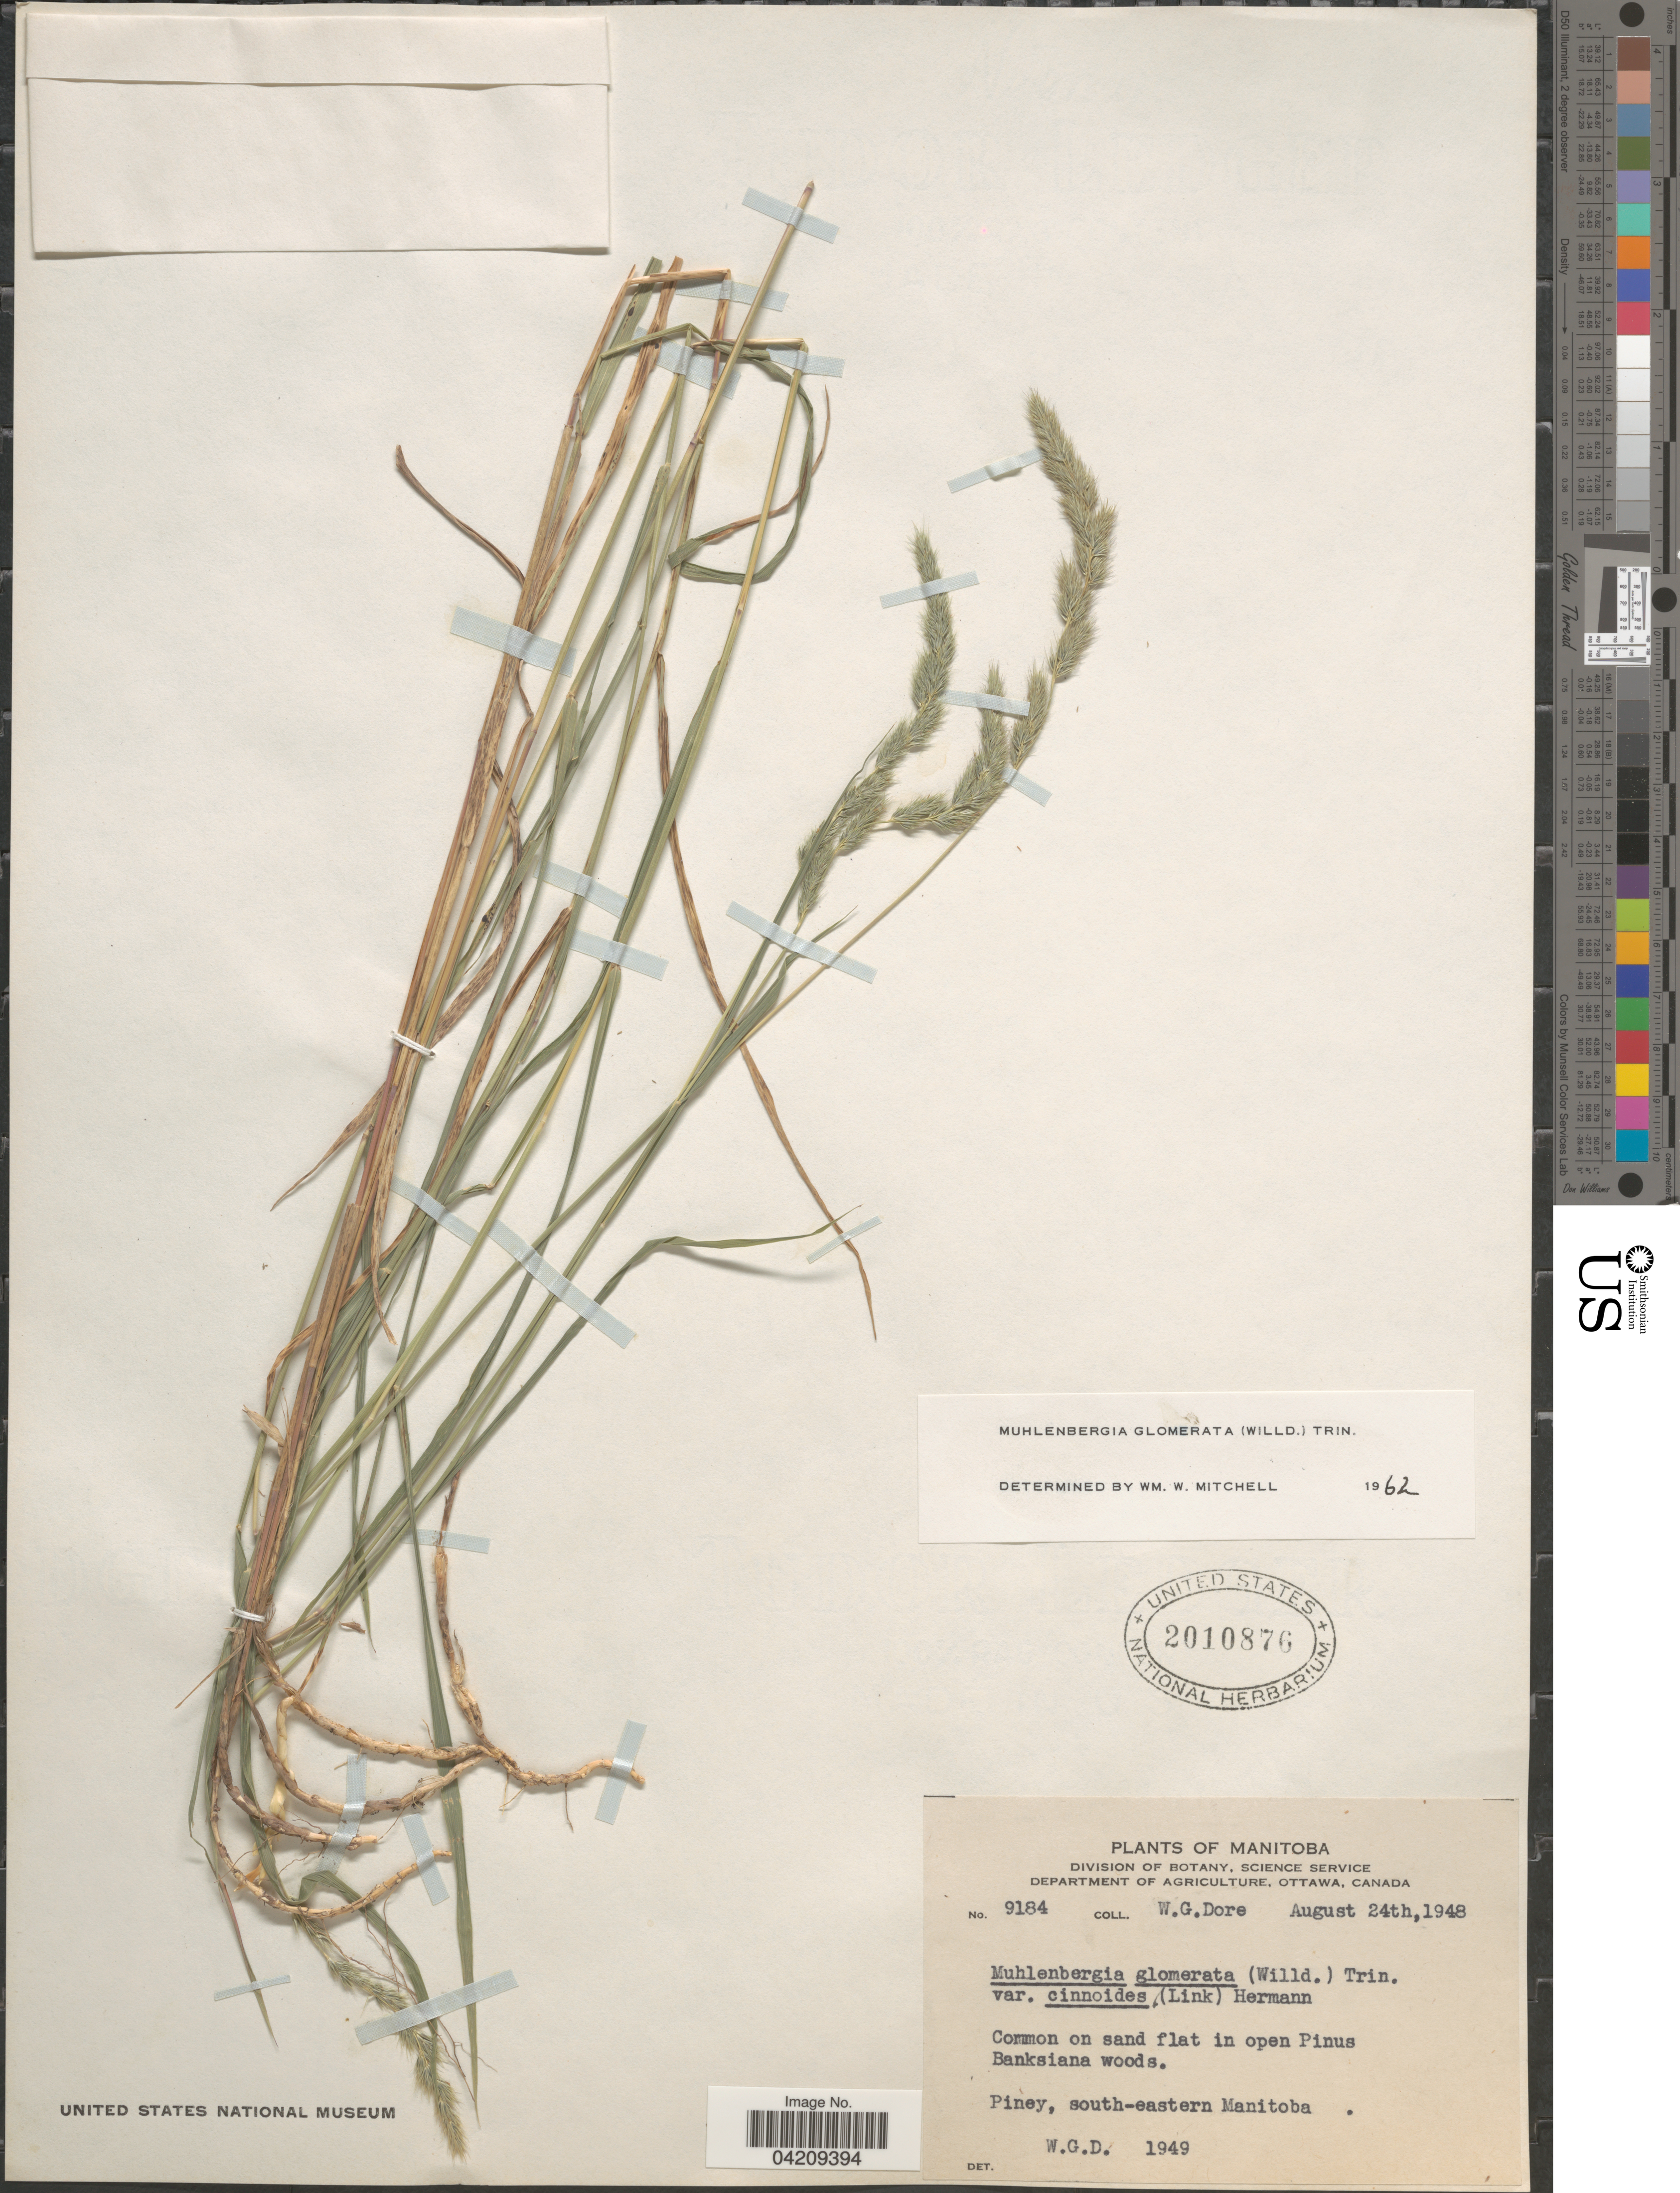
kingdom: Plantae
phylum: Tracheophyta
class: Liliopsida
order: Poales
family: Poaceae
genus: Muhlenbergia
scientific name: Muhlenbergia glomerata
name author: (Willd.) Trin.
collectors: W. Dore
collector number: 9184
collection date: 1948-08-24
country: Canada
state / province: Manitoba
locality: Common on sand flat in open Pinus Banksiana woods. Piney, south-eastern Manitoba.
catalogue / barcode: US 2010876